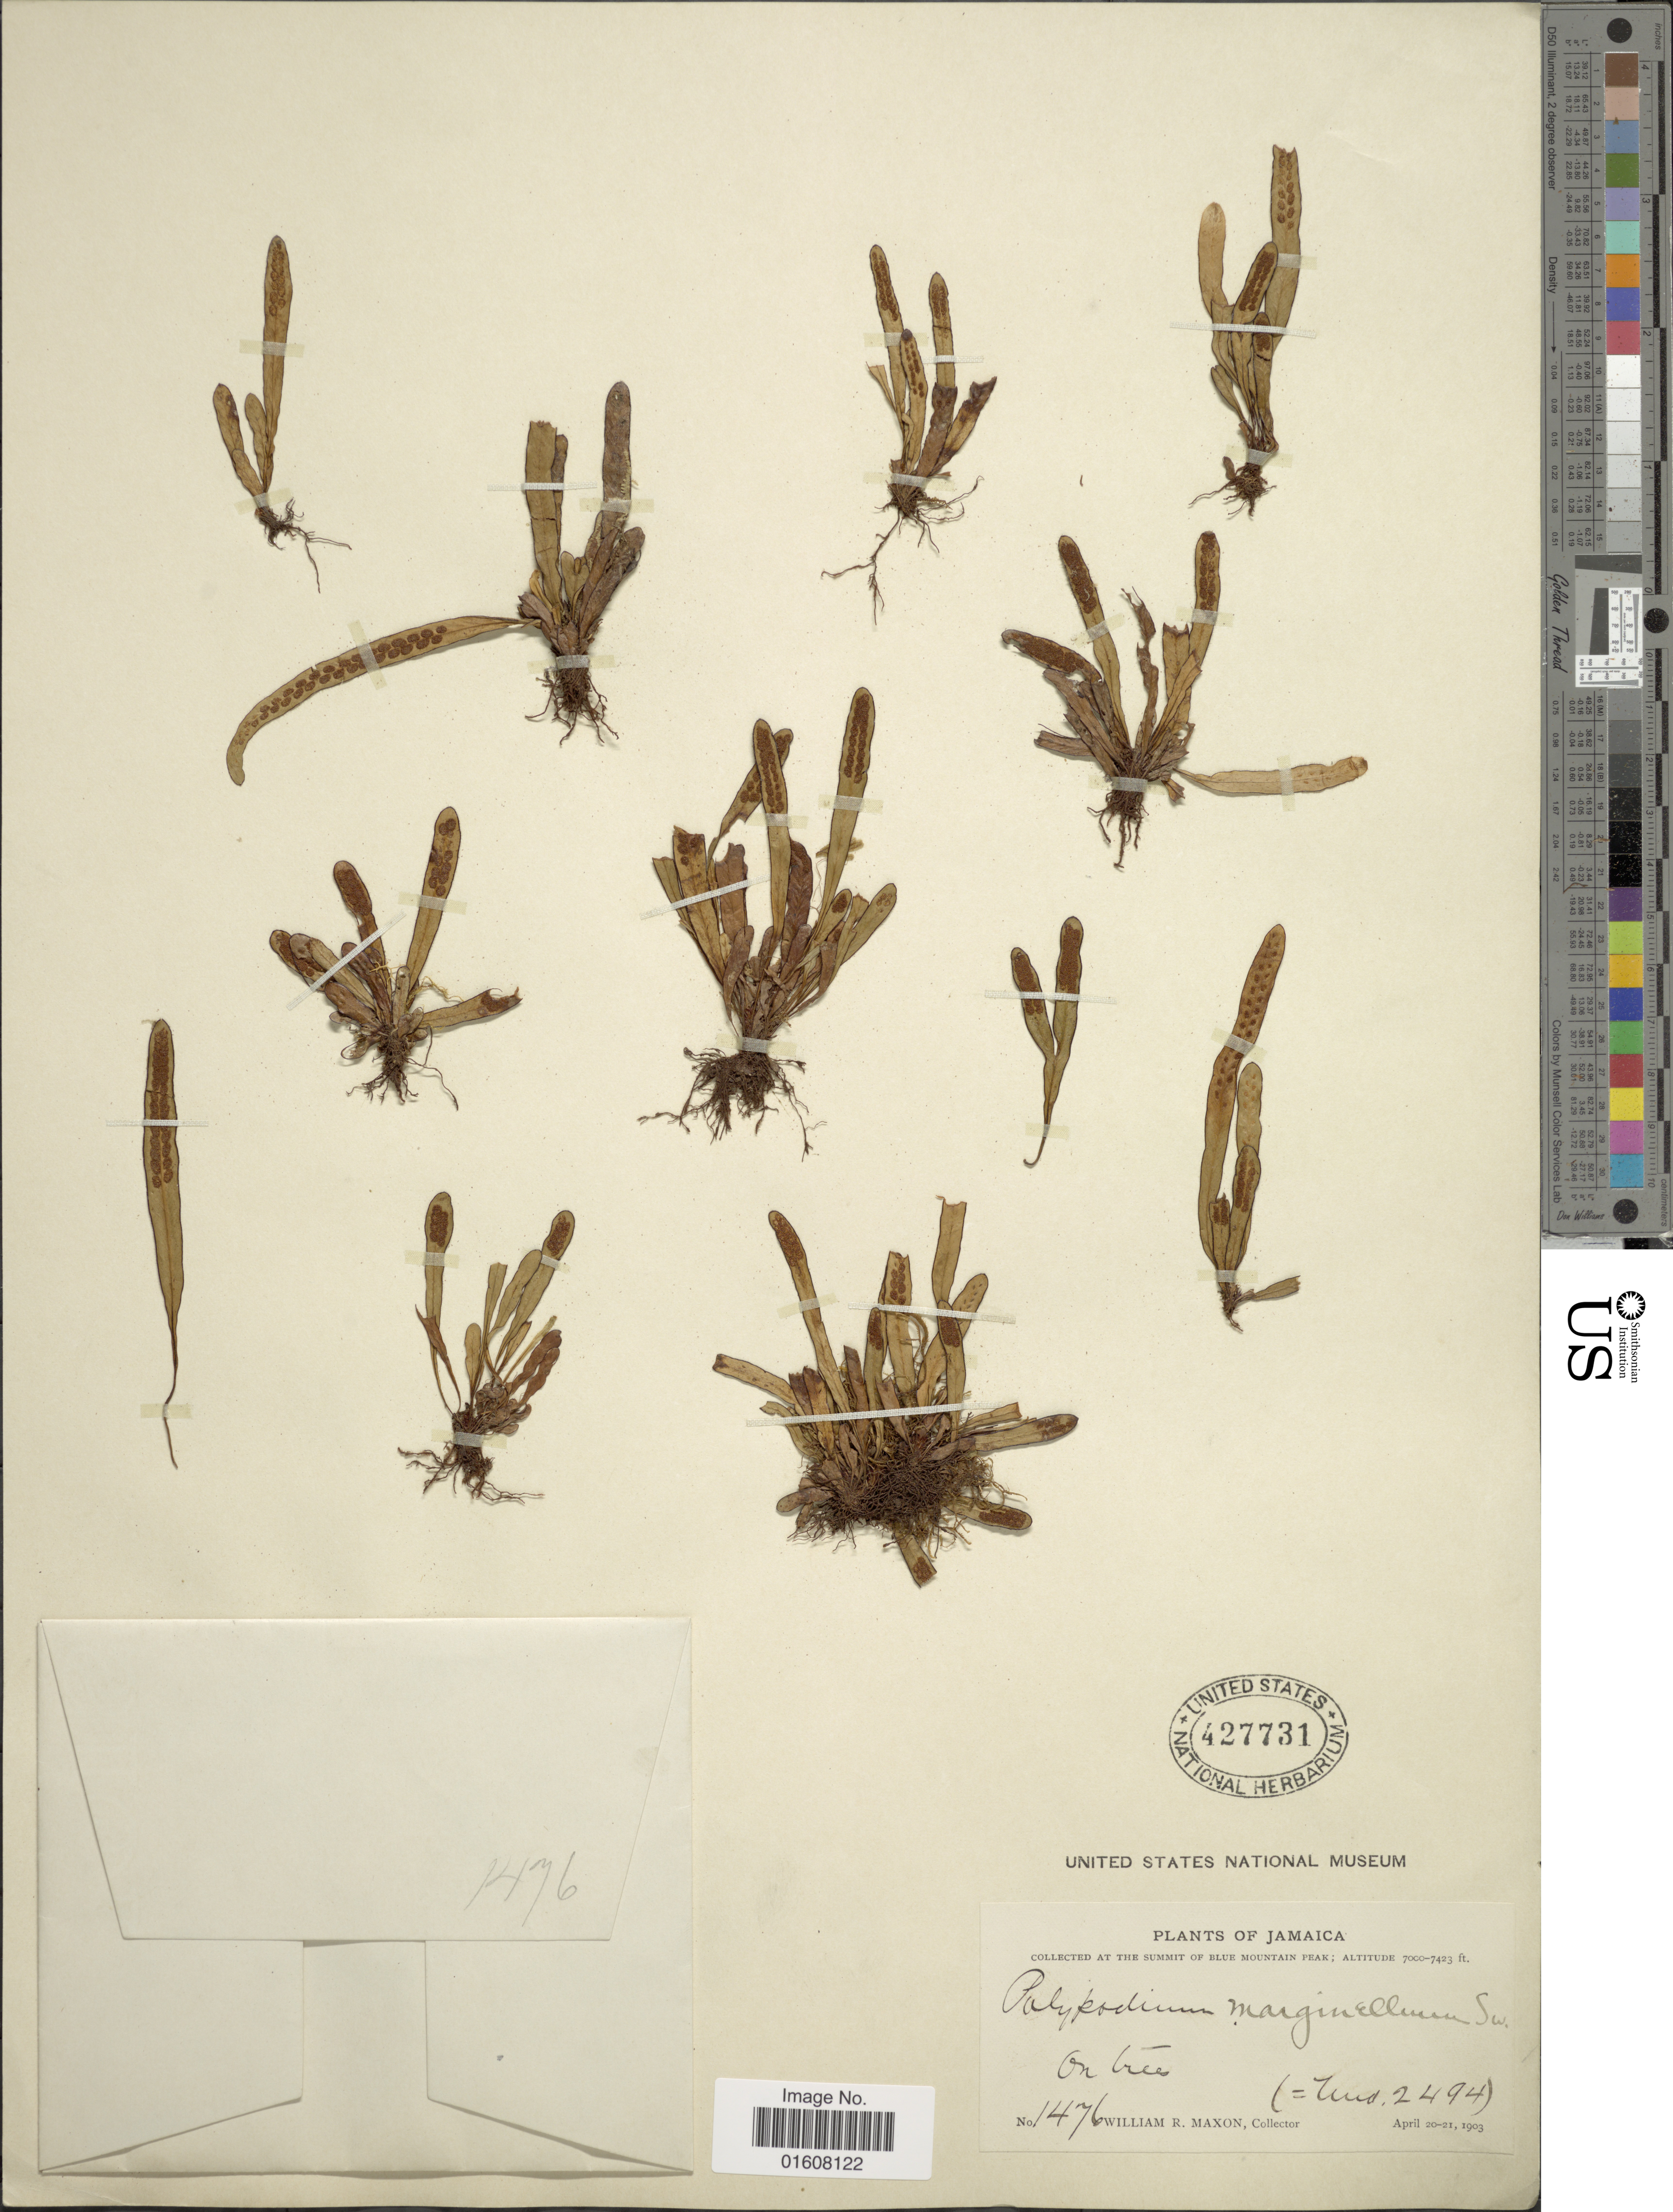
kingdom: Plantae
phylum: Tracheophyta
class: Polypodiopsida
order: Polypodiales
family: Polypodiaceae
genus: Grammitis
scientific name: Grammitis marginella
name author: (Sw.) Sw.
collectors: W. R. Maxon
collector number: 1476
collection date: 1903-04-20/1903-04-21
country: Jamaica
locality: At the summit of Blue Mountain Peak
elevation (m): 2134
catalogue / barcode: US 427731